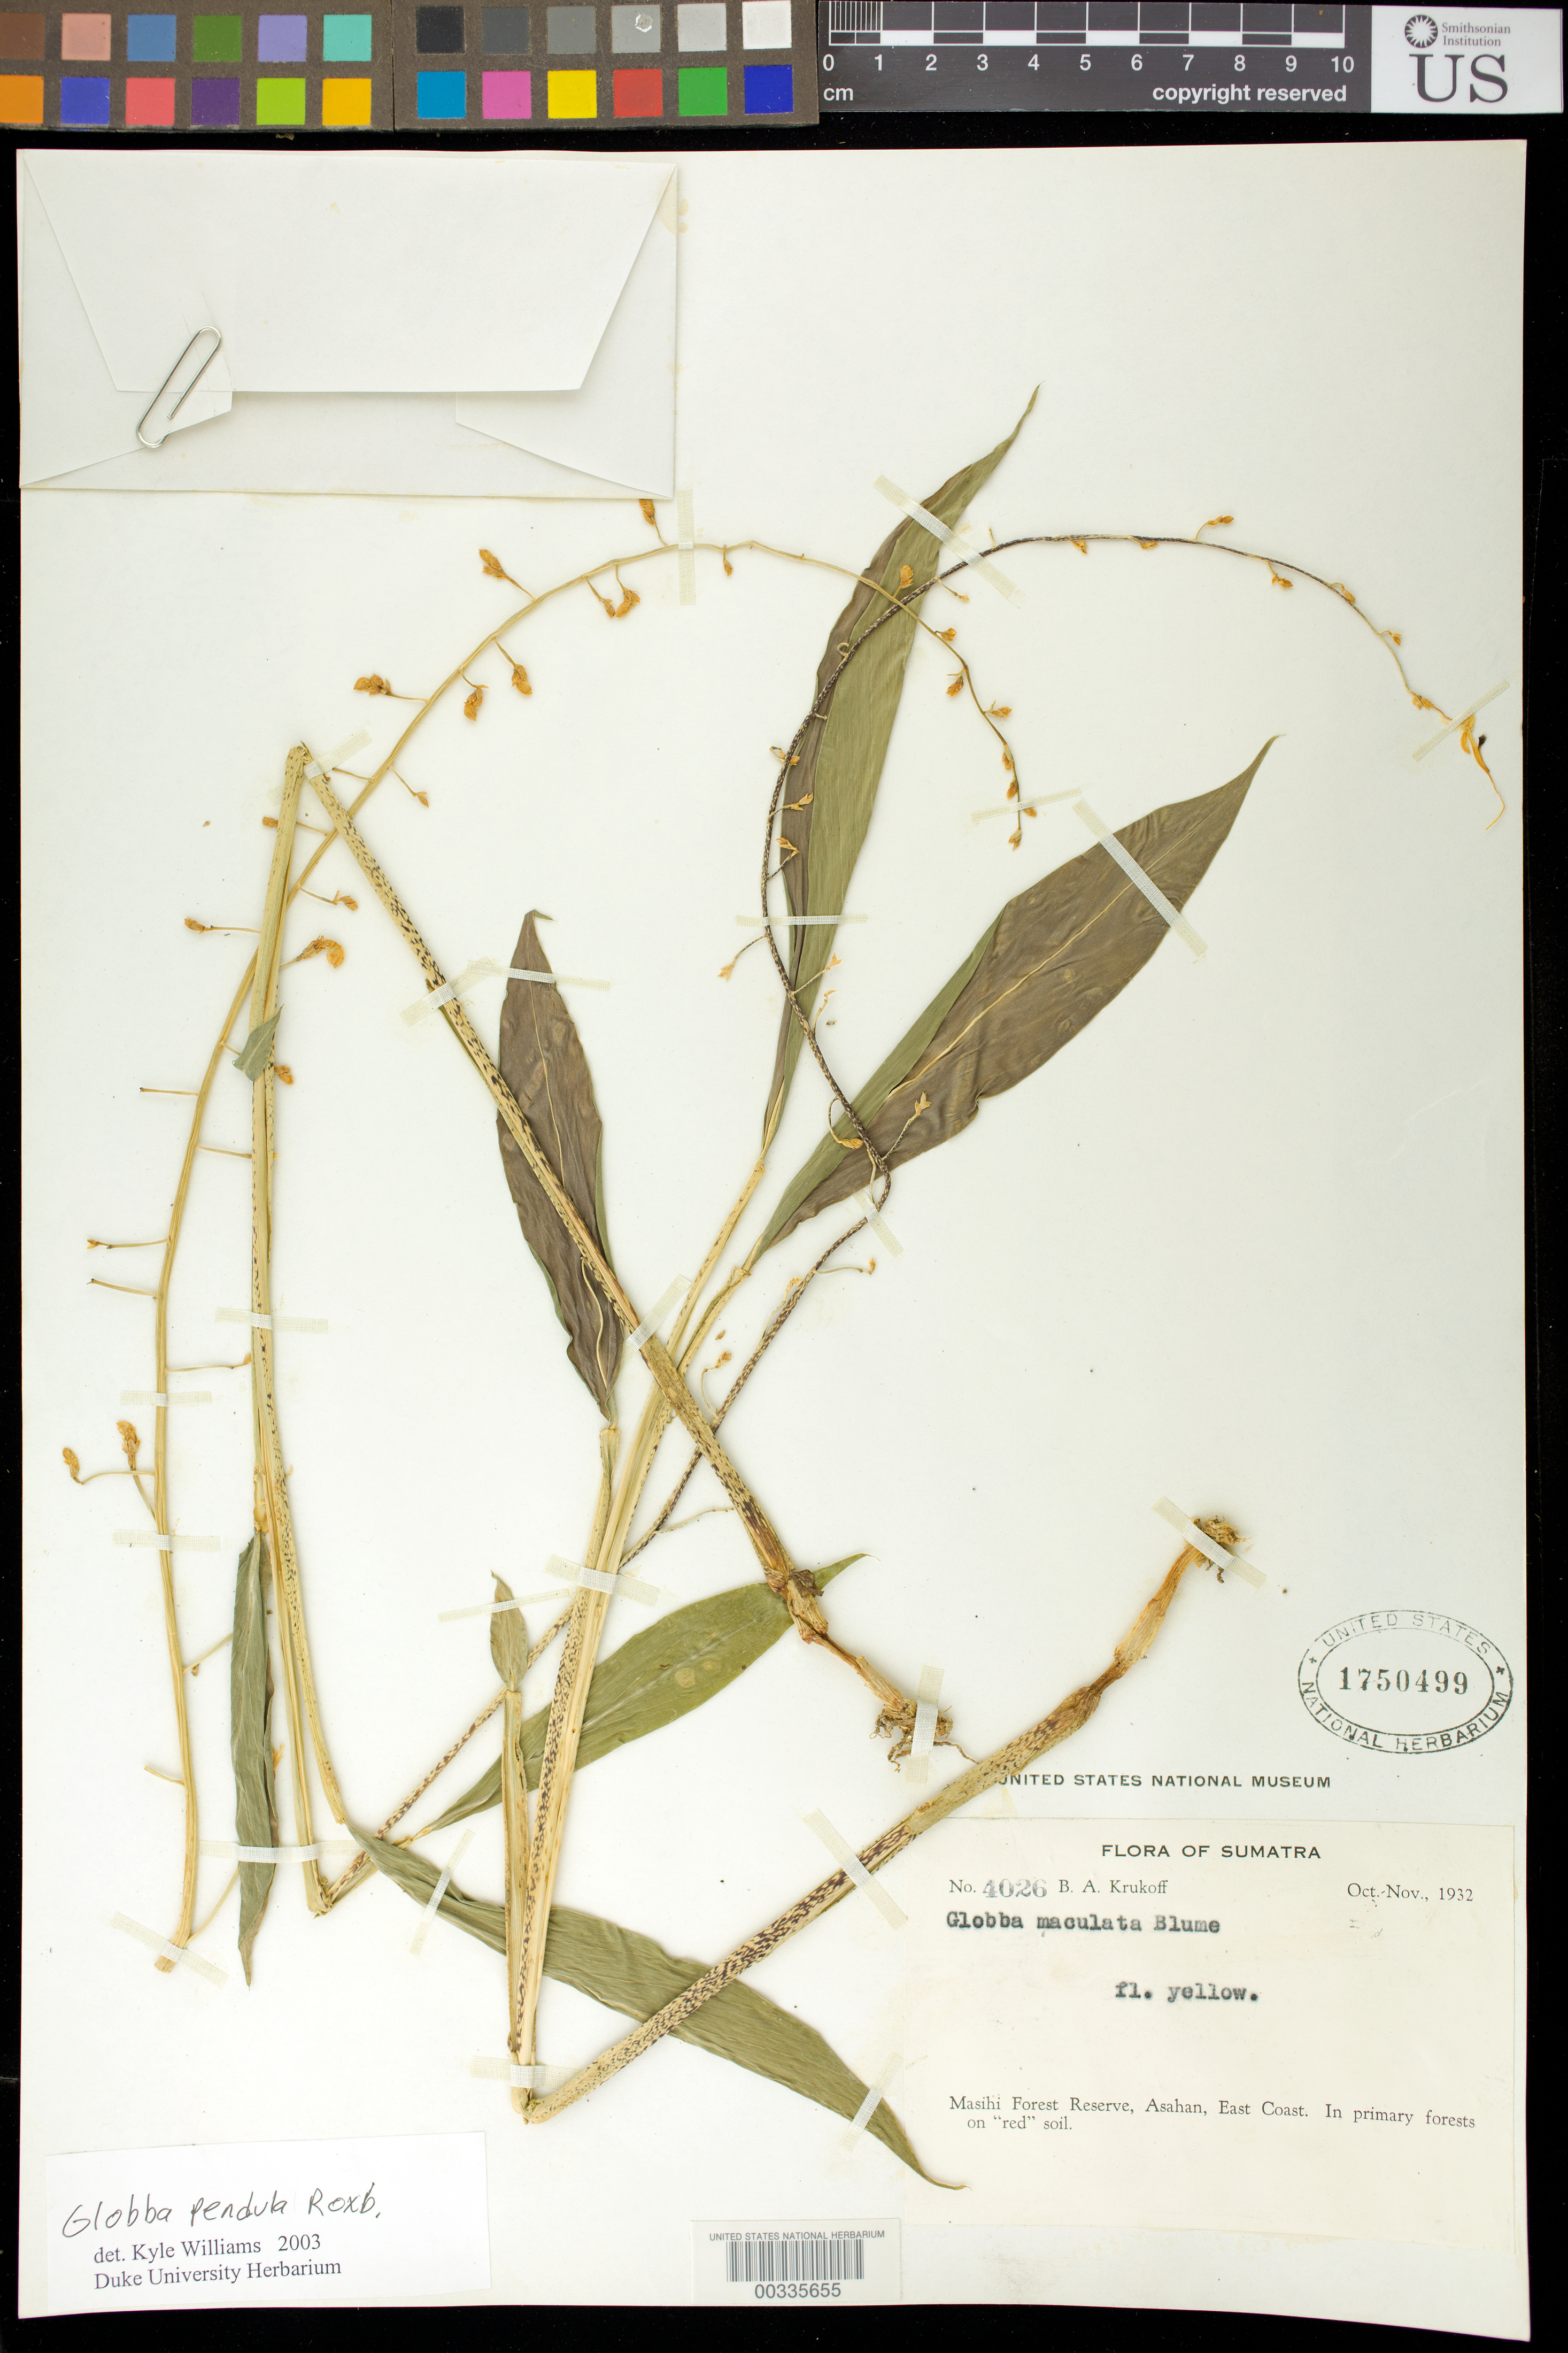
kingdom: Plantae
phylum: Tracheophyta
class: Liliopsida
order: Zingiberales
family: Zingiberaceae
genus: Globba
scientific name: Globba pendula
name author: Roxb.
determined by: Williams, K. J.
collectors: B. A. Krukoff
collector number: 4026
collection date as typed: Oct 1932 to -- Nov 1932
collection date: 1932-10/1932-11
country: Indonesia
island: Sumatra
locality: Masihi forest reserve, asahan, east coast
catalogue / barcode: US 1750499